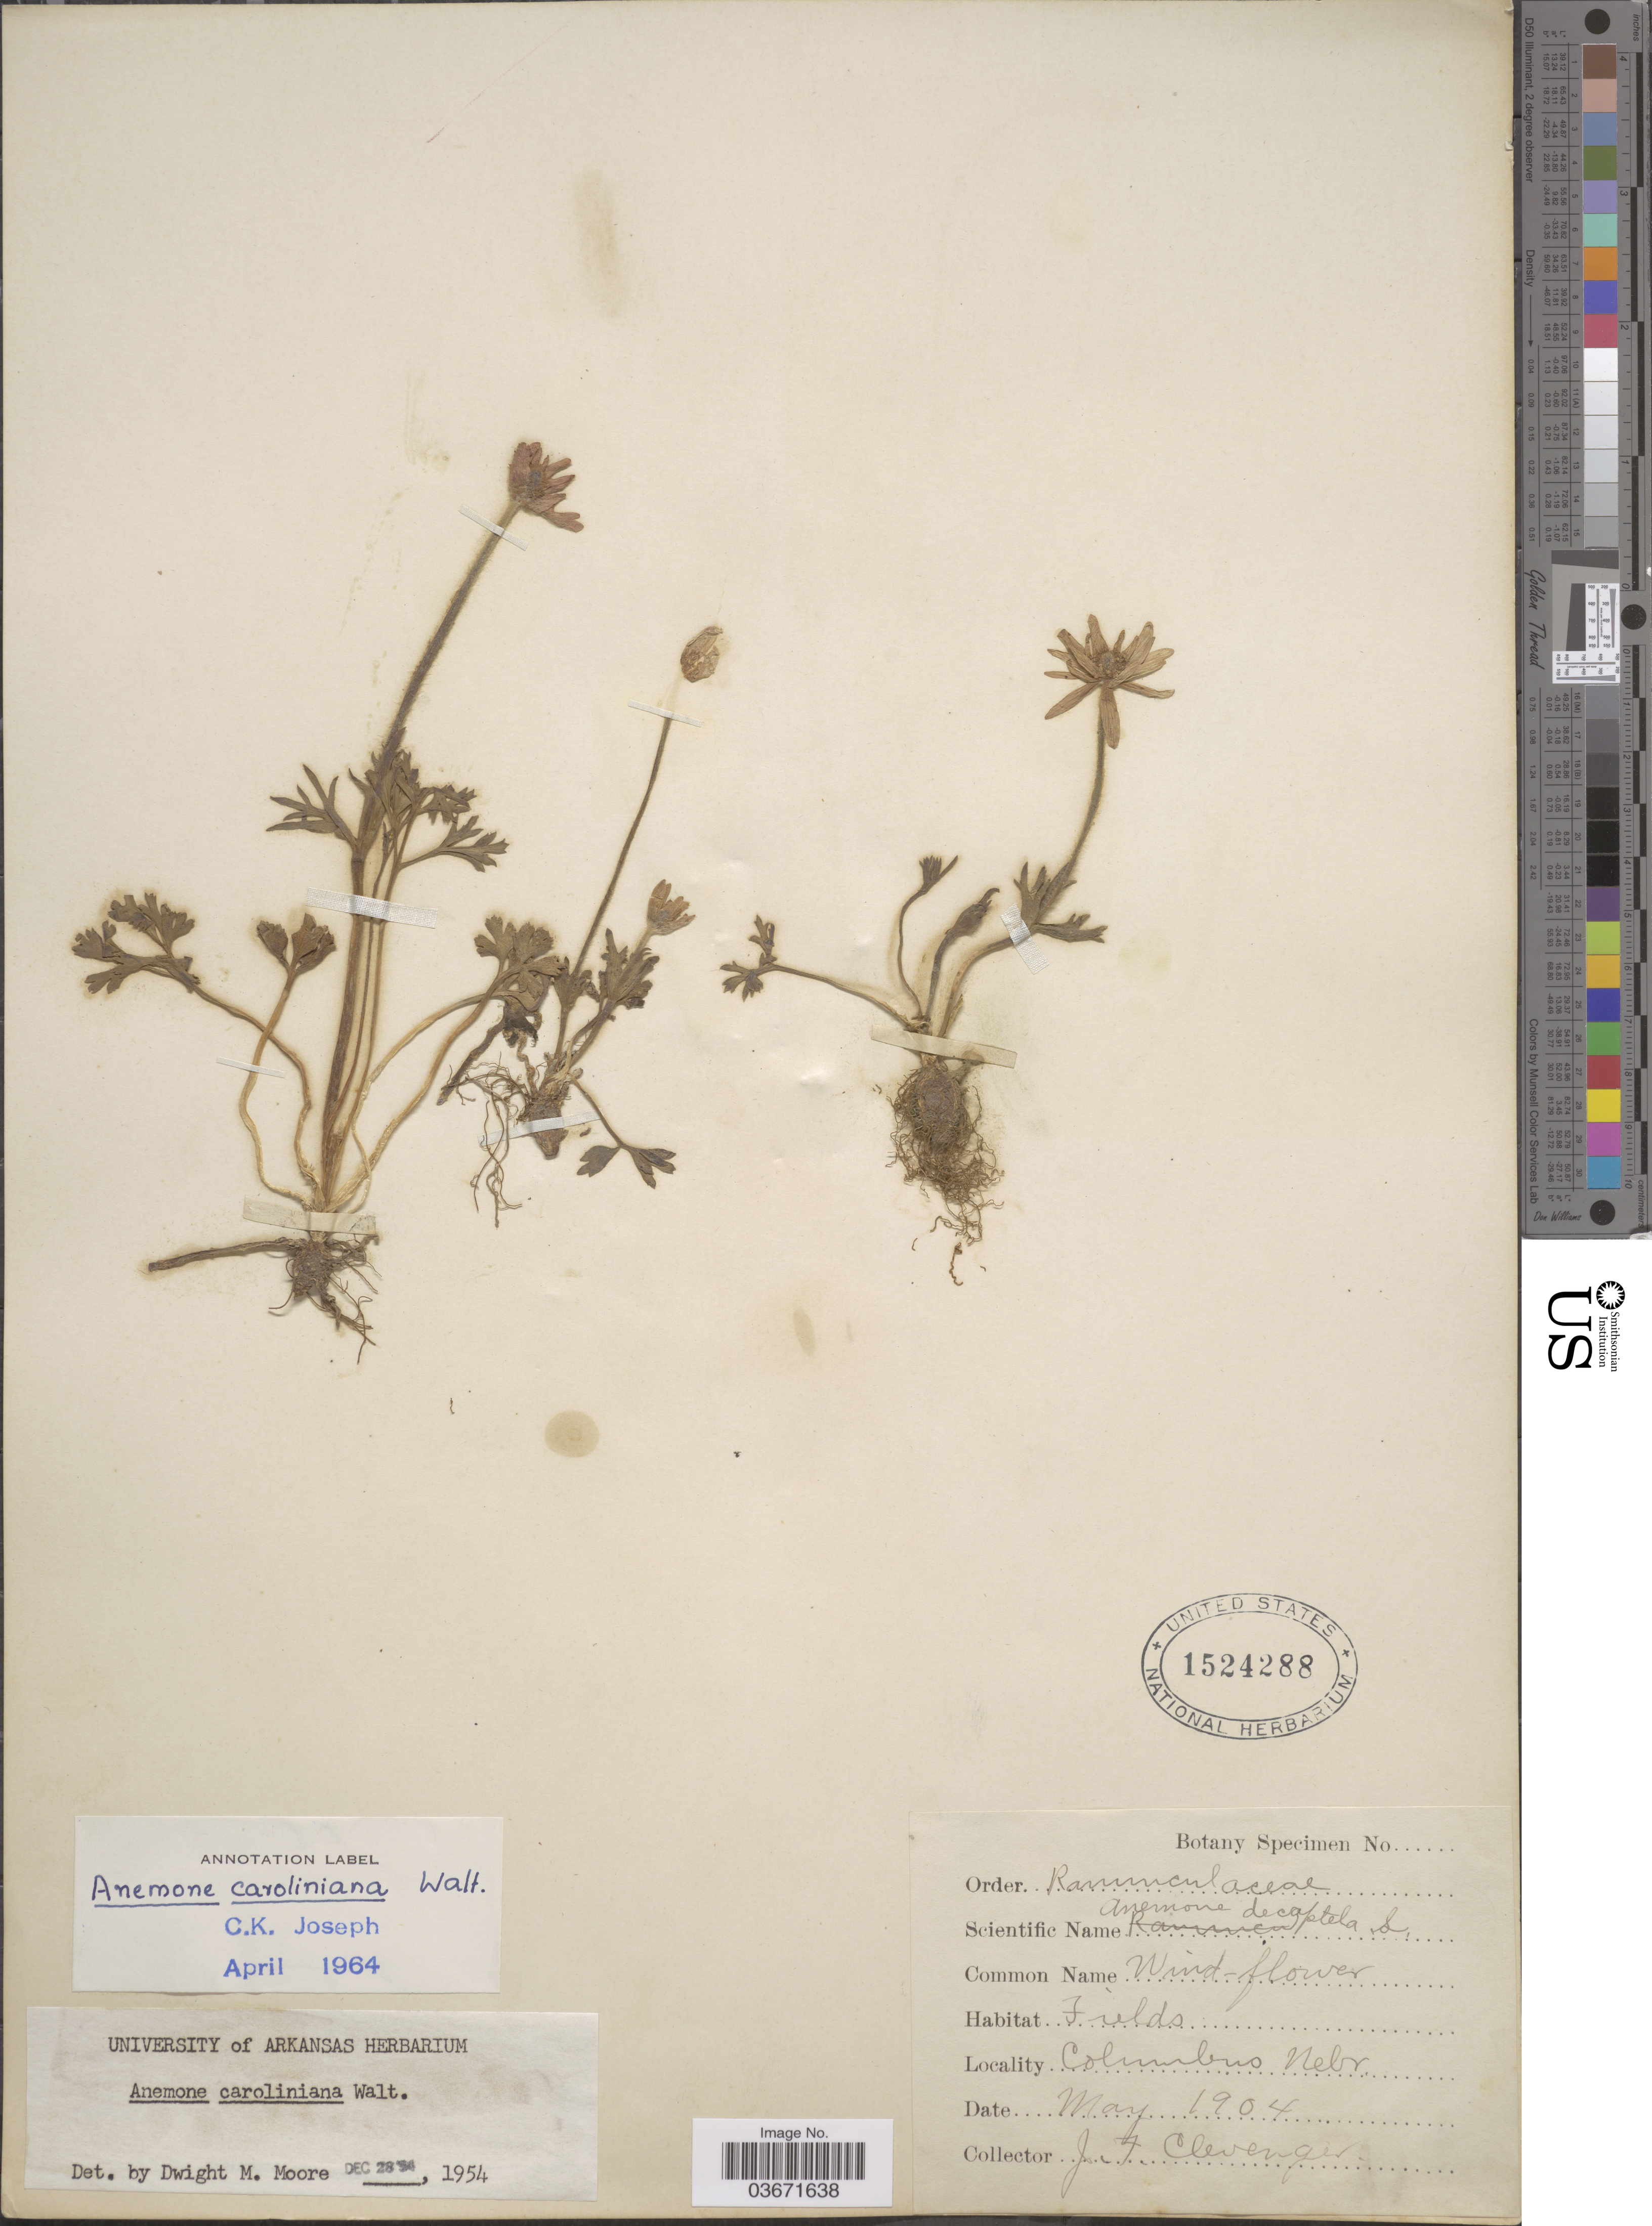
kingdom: Plantae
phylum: Tracheophyta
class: Magnoliopsida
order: Ranunculales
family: Ranunculaceae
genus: Anemone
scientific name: Anemone caroliniana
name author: Walter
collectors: J. F. Clevenger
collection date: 1904-05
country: United States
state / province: Nebraska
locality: Fields. Columbus.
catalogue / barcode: US 1524288